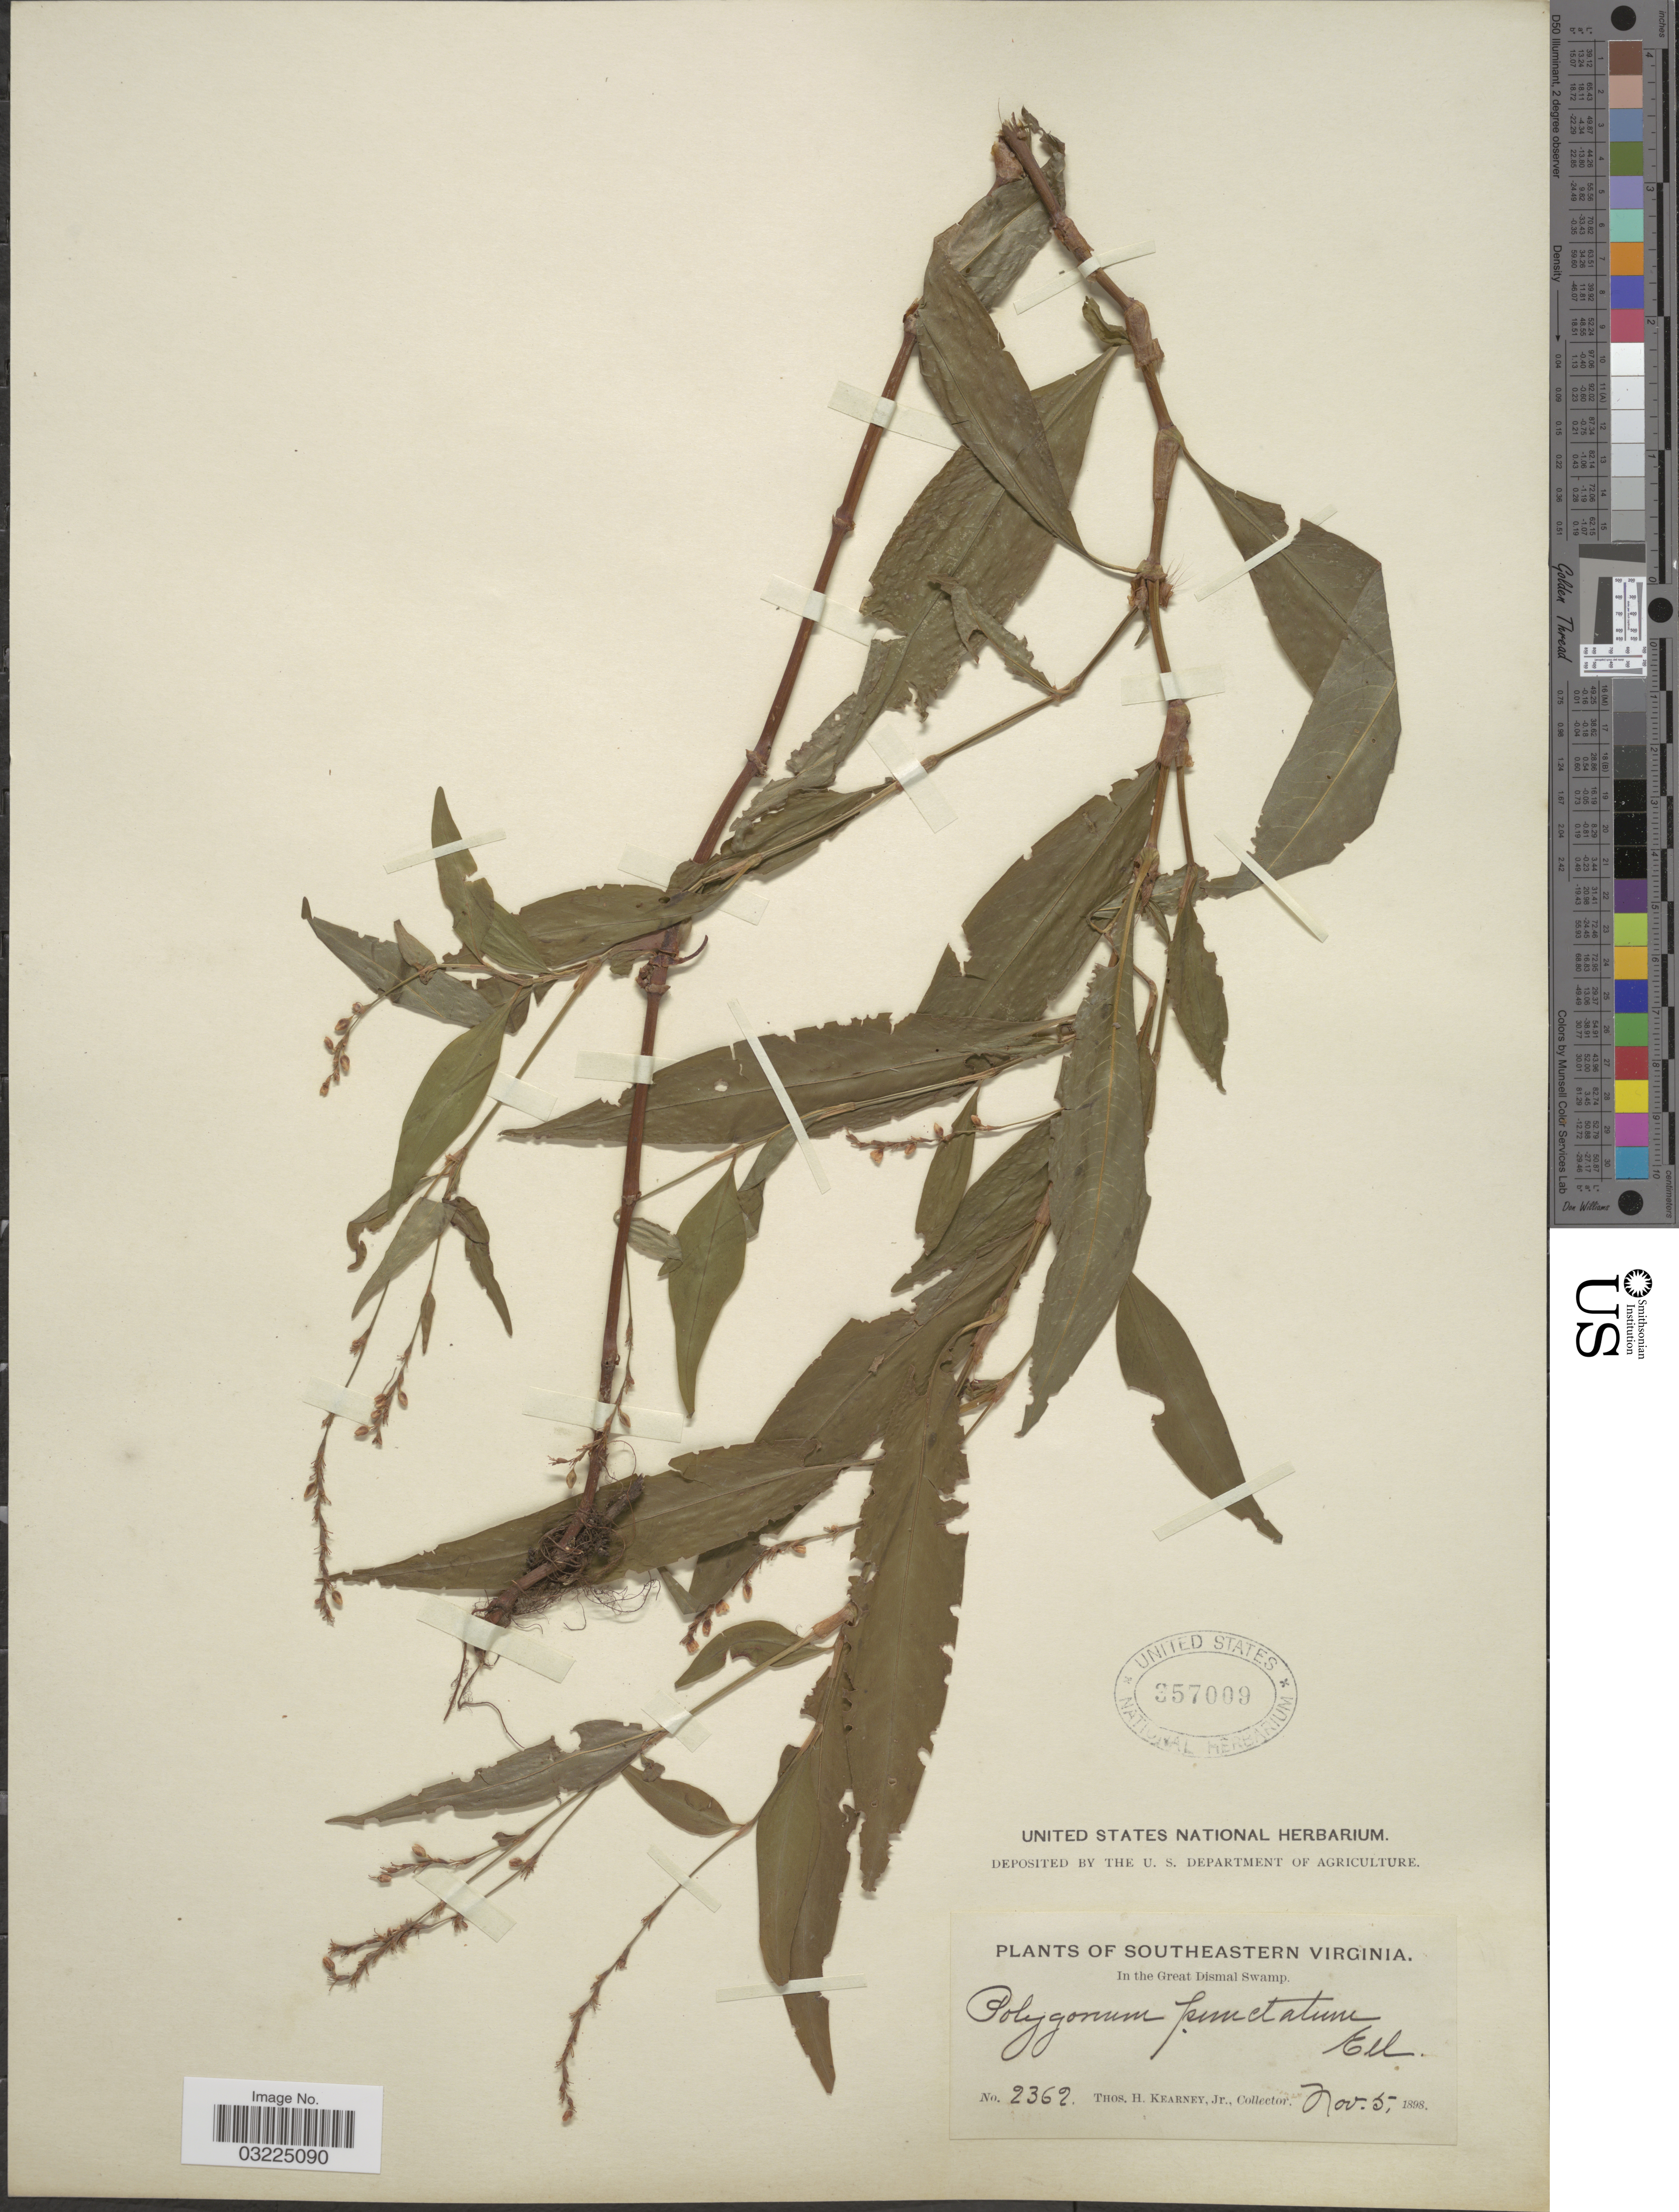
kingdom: Plantae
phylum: Tracheophyta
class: Magnoliopsida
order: Caryophyllales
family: Polygonaceae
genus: Persicaria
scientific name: Persicaria punctata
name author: (Elliott) Small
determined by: Atha, D. E.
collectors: T. H. Kearney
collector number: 2362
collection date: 1898-11-05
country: United States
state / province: Virginia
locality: Southeastern Virginia, In the Great Dismal Swamp.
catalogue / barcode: US 357009